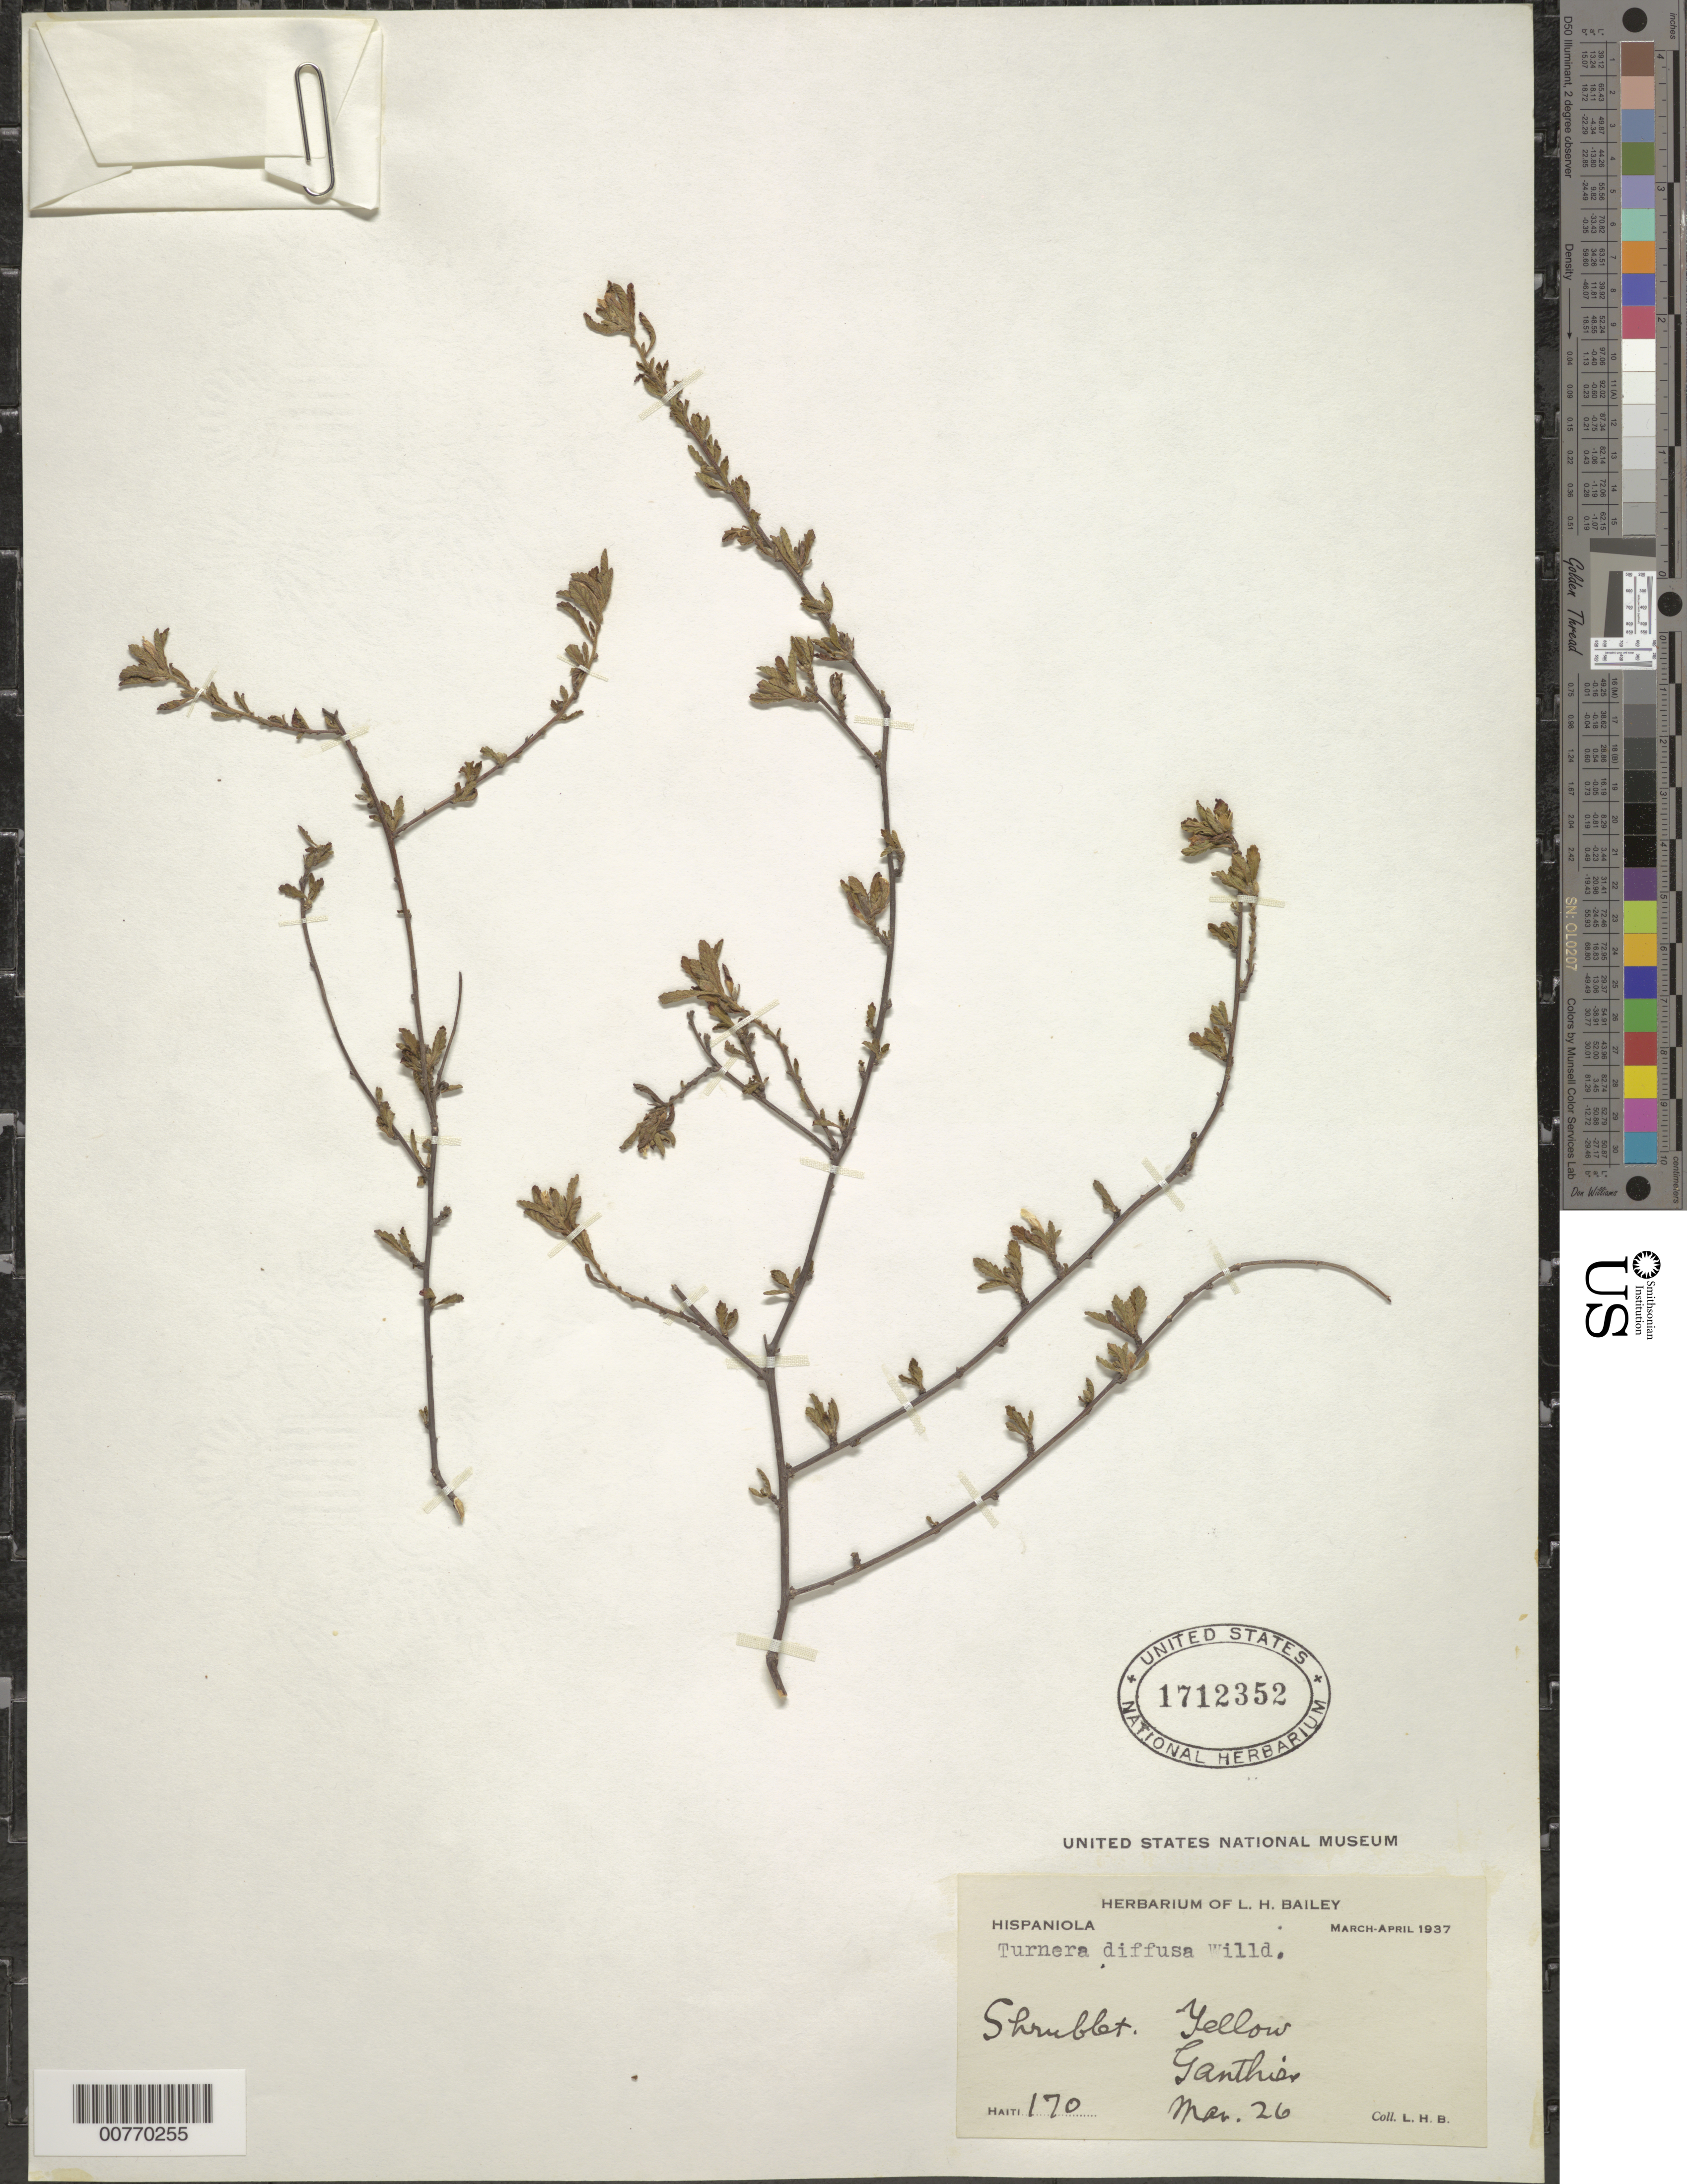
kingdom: Plantae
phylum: Tracheophyta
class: Magnoliopsida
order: Malpighiales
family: Turneraceae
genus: Turnera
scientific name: Turnera diffusa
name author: Willd. ex Schult.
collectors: L. H. Bailey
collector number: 170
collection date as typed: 26 Mar 1937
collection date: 1937-03-26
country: Haiti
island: Hispaniola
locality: Gantiex.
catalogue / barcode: US 1712352